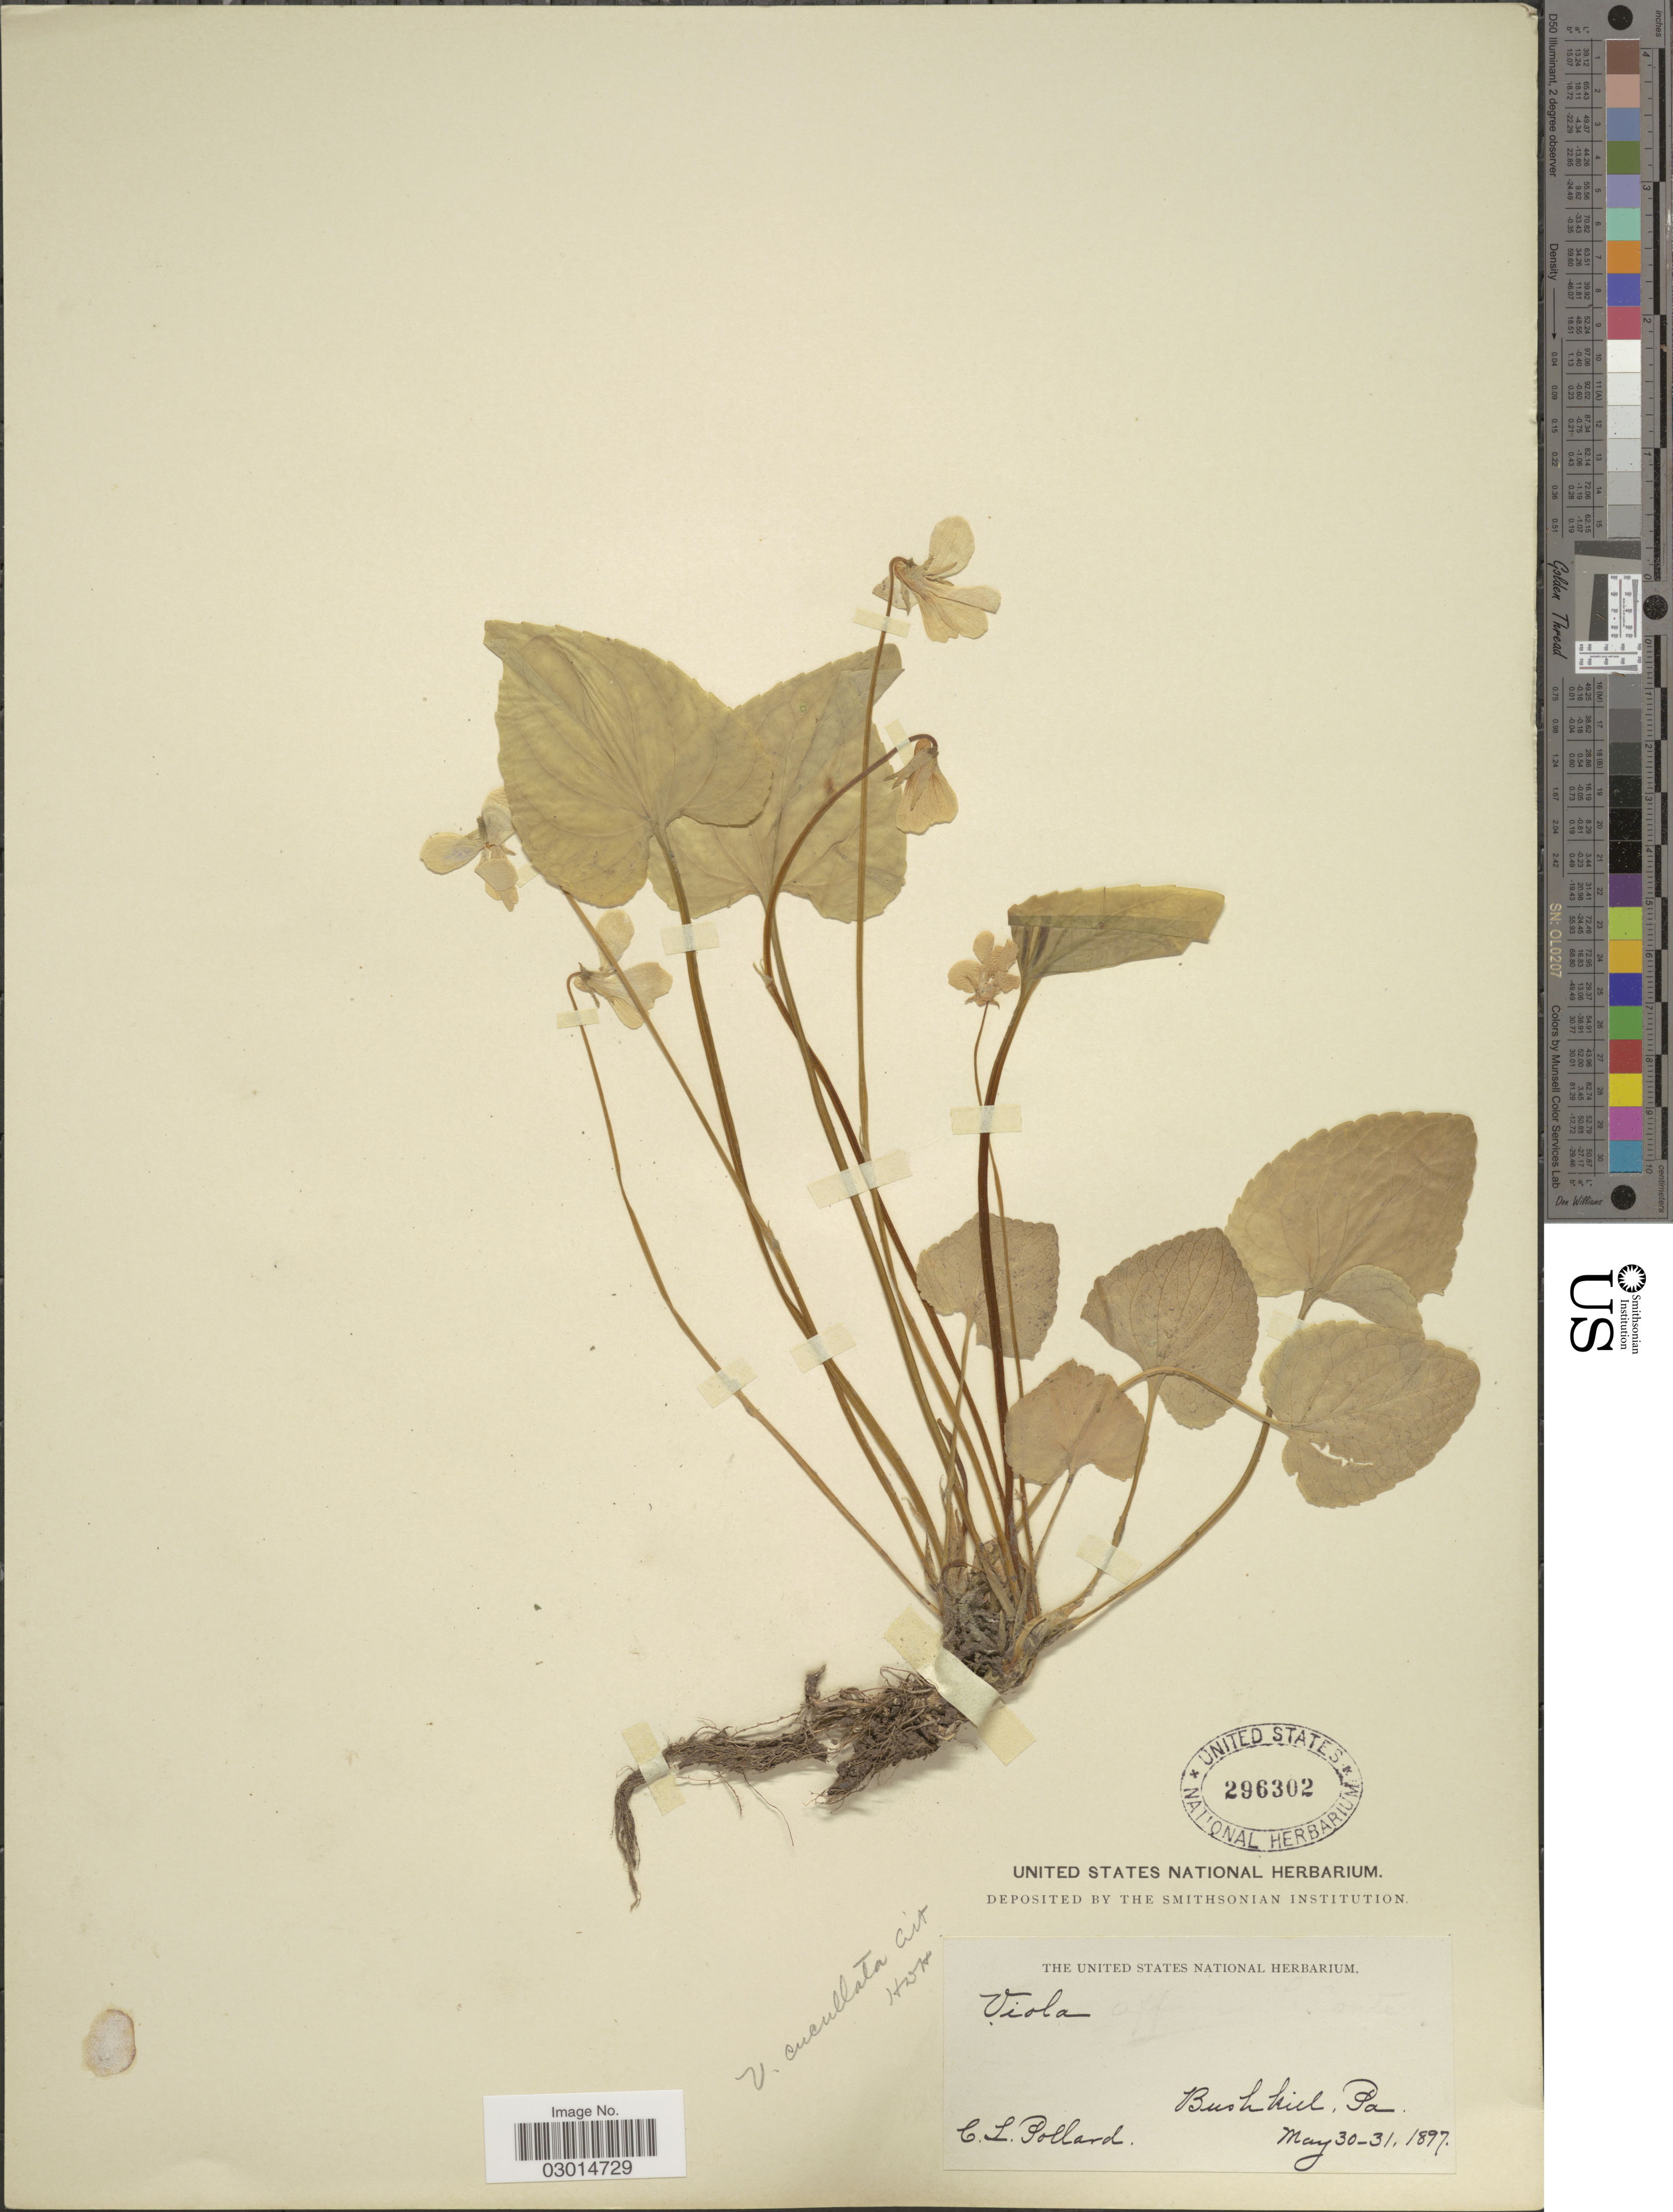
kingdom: Plantae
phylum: Tracheophyta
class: Magnoliopsida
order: Malpighiales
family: Violaceae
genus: Viola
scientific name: Viola cucullata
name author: Aiton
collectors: C. L. Pollard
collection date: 1897-05-30/1897-05-31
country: United States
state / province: Pennsylvania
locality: Bushkill.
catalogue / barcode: US 296302